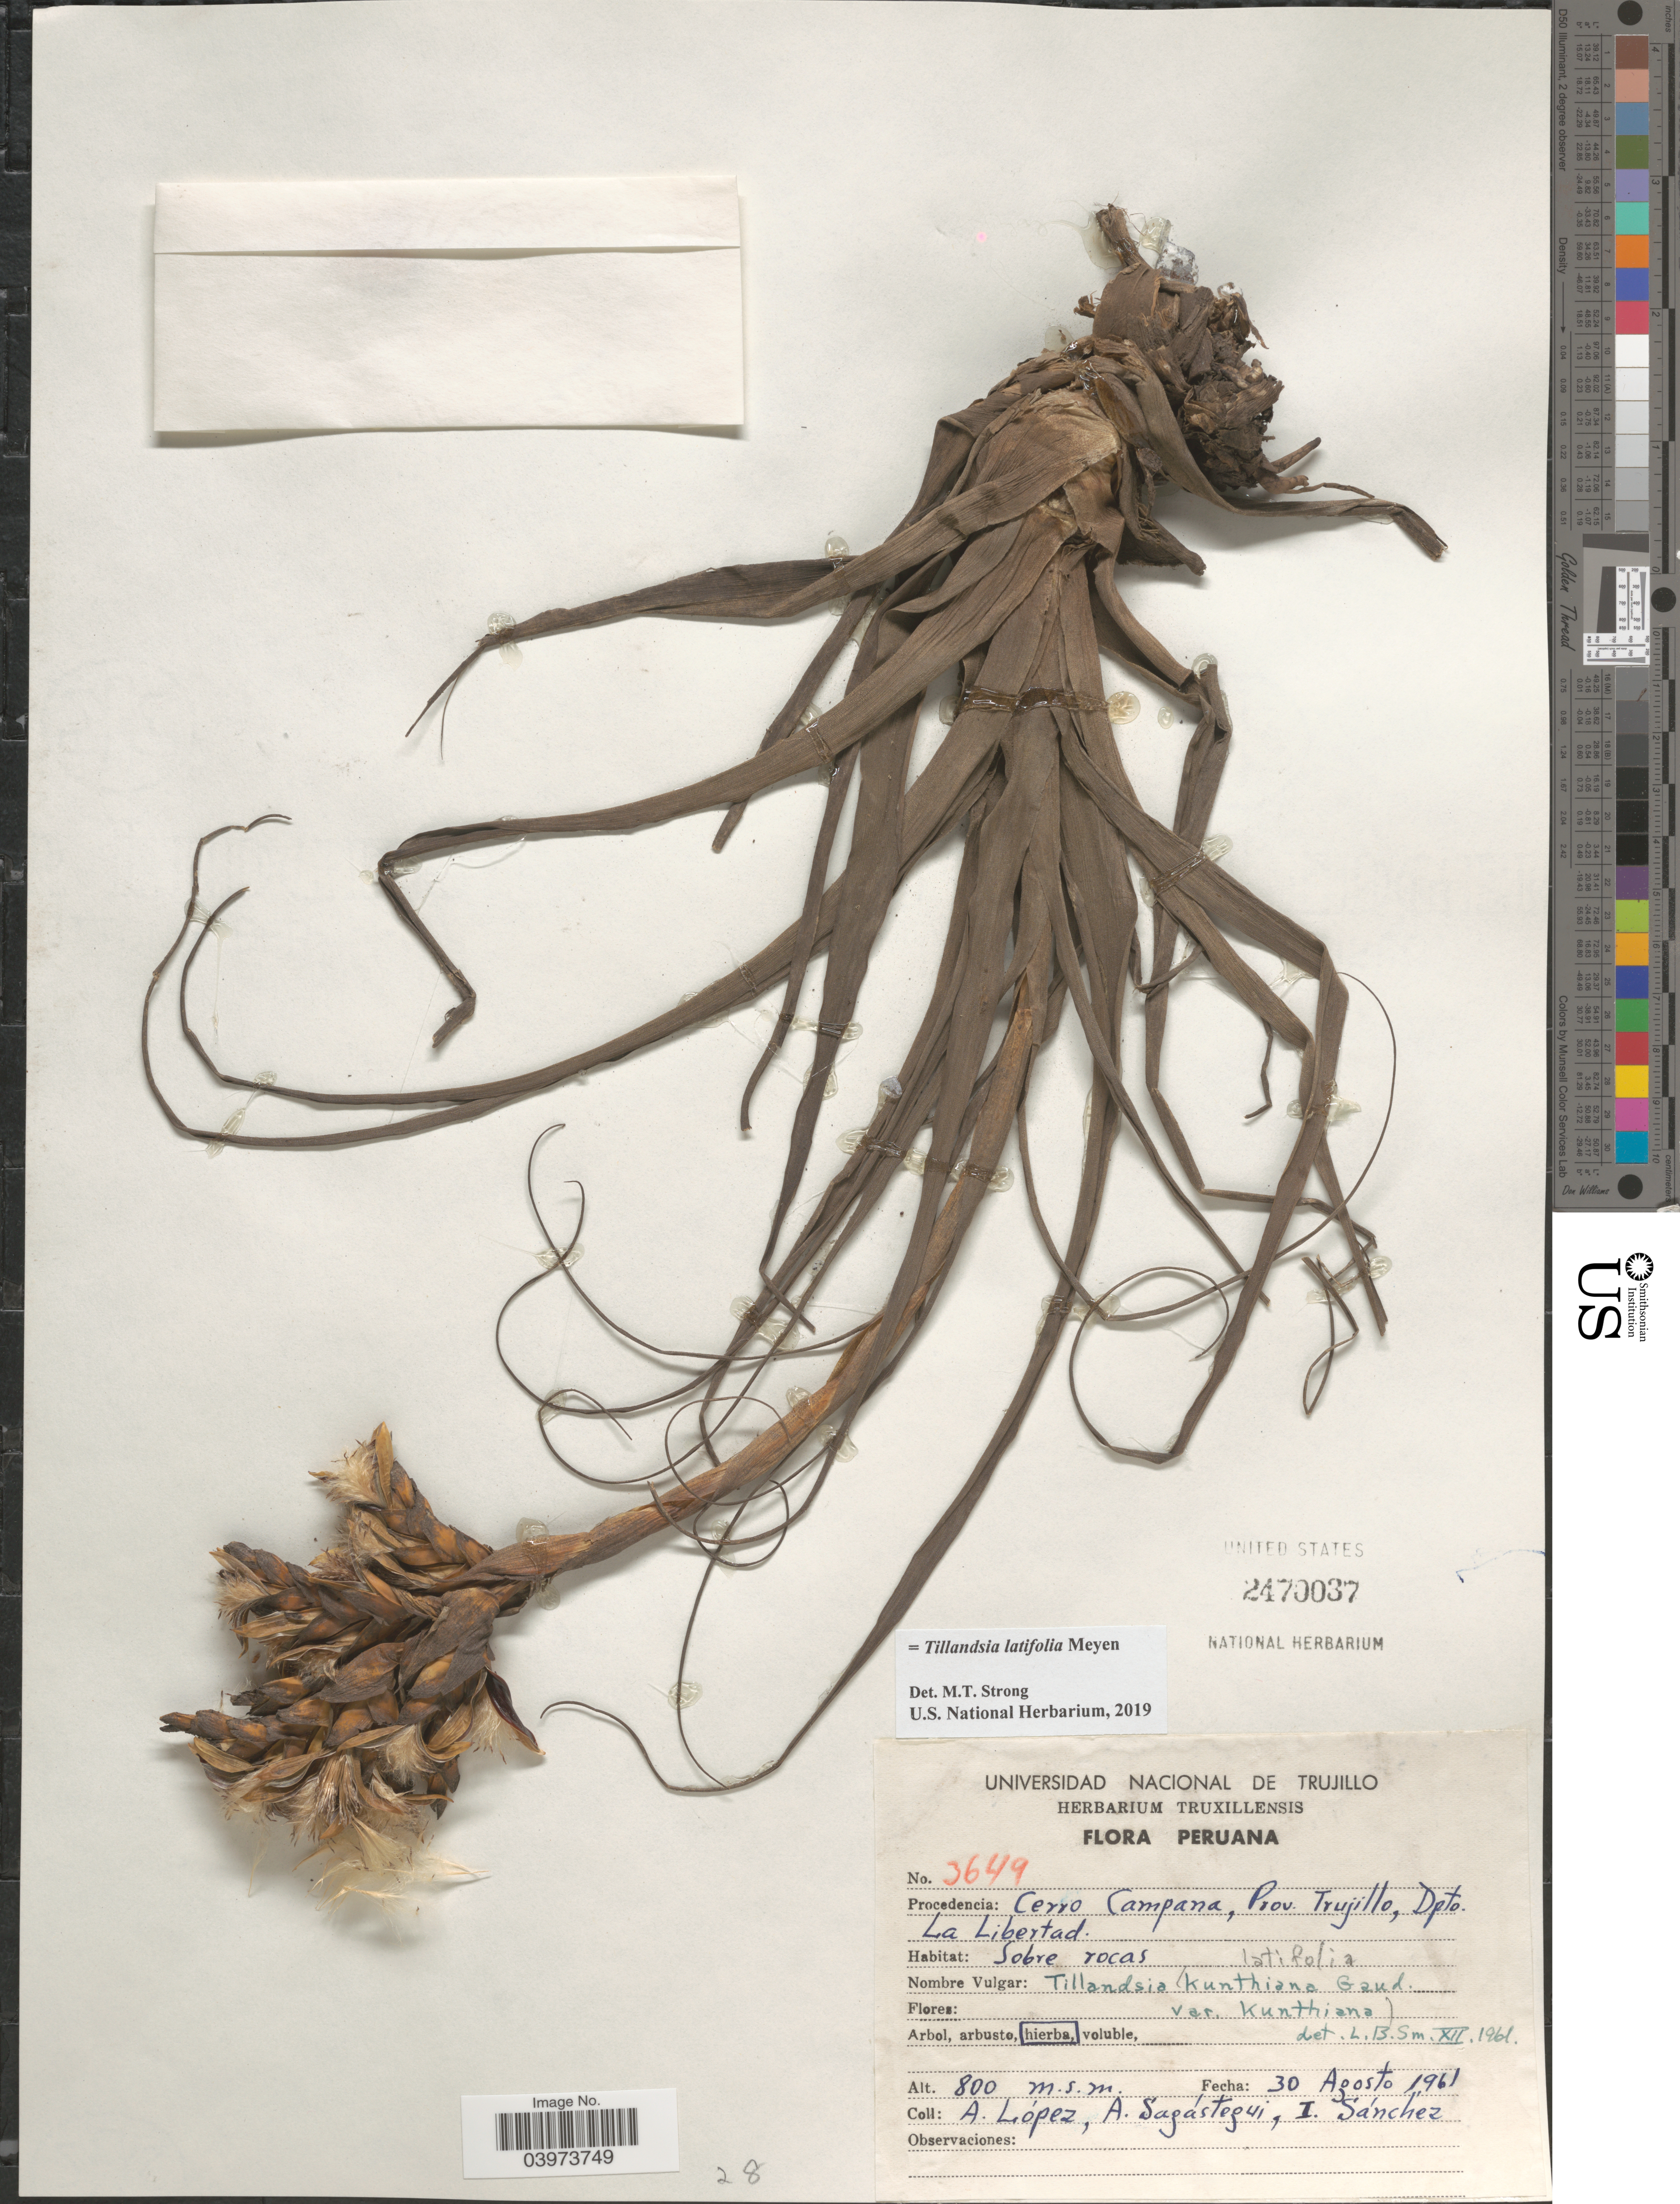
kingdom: Plantae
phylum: Tracheophyta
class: Liliopsida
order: Poales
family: Bromeliaceae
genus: Tillandsia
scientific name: Tillandsia latifolia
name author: Meyen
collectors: A. López, A. Sagastegui & I. Sánchez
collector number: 3649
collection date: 1961-08-30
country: Peru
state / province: La Libertad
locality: Cerro Campana, Prov. Trujillo, Dpto. La Libertad.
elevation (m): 800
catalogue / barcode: US 2470037